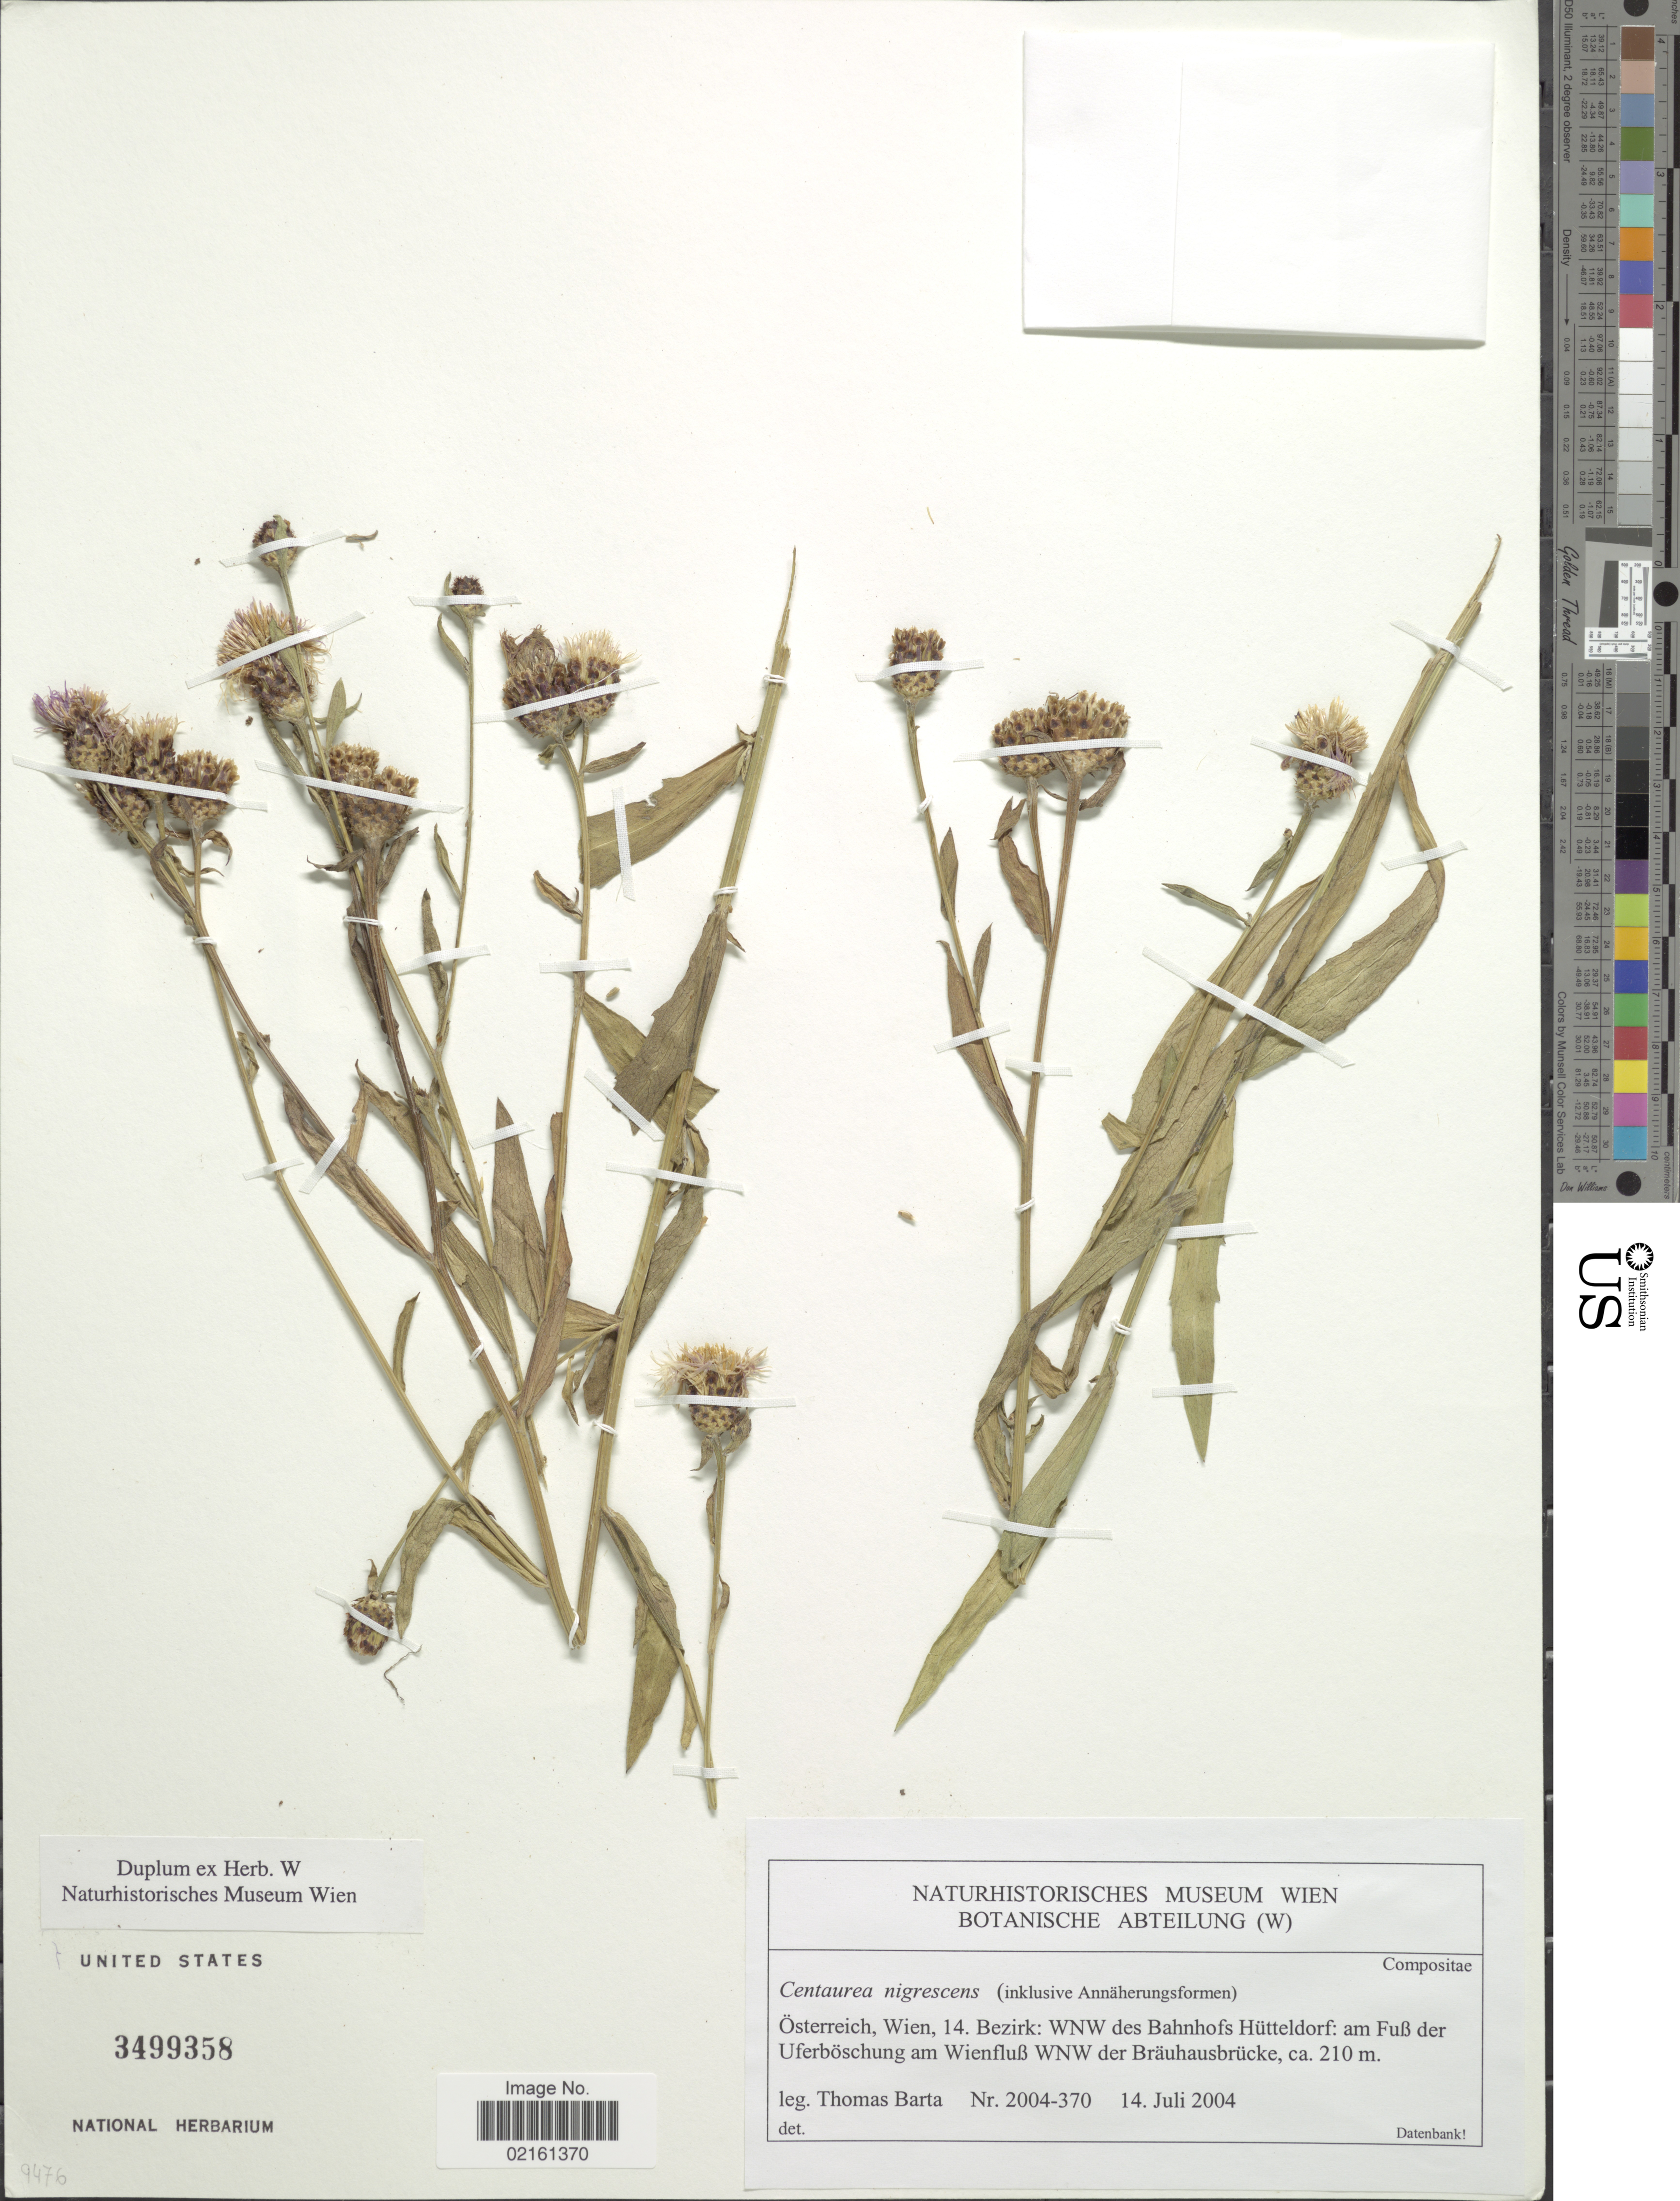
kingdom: Plantae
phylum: Tracheophyta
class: Magnoliopsida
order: Asterales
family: Asteraceae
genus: Centaurea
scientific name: Centaurea nigrescens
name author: L.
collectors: T. Barta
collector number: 2004-370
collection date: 2004-07-14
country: Austria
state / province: Wien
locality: Osterreich, 14 Bezirk, WNW des Bahnhofs Hutteldorf, am Fub der Uferboschung am Wienflub WNW der Baruhausbrucke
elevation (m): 210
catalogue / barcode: US 3499358